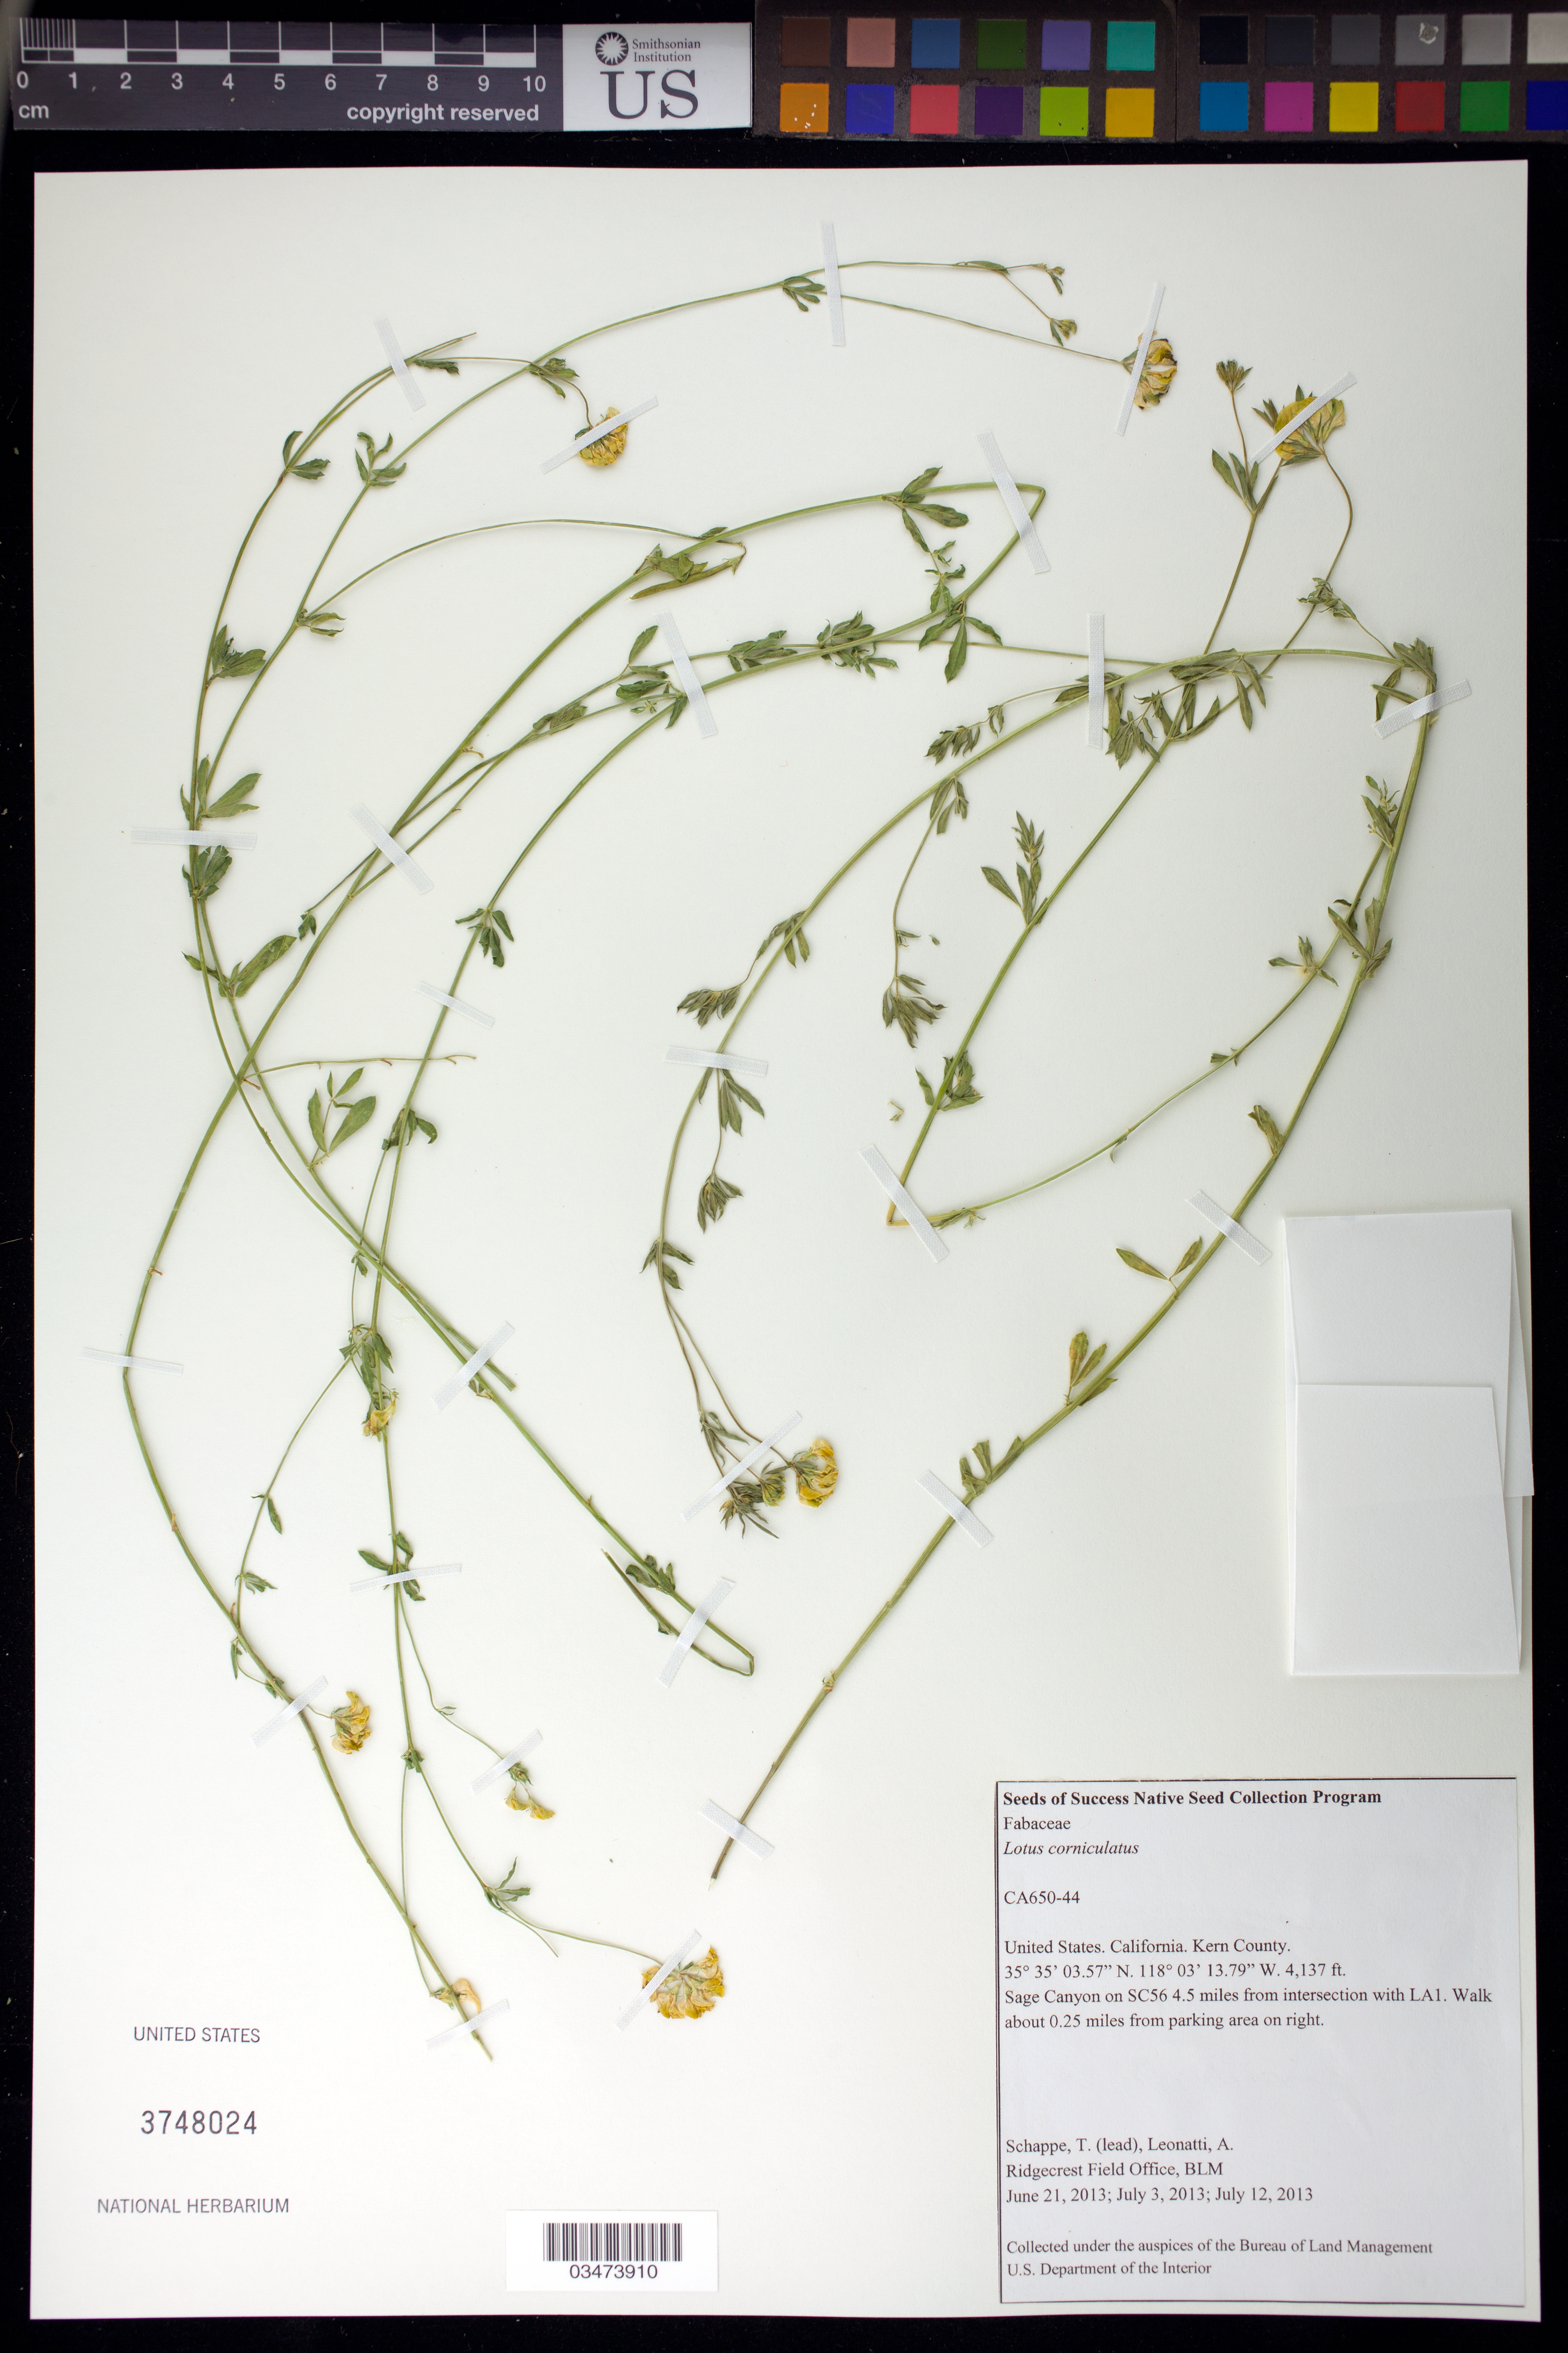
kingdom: Plantae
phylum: Tracheophyta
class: Magnoliopsida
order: Fabales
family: Fabaceae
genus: Lotus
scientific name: Lotus corniculatus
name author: L.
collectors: T. Schappe & A. Leonatti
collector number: CA650-44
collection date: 2013-06-21/2013-07-12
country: United States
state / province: California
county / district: Kern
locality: Sage Canyon on SC56 4.5 miles from intersection with LA1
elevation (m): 1261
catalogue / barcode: US 3748024